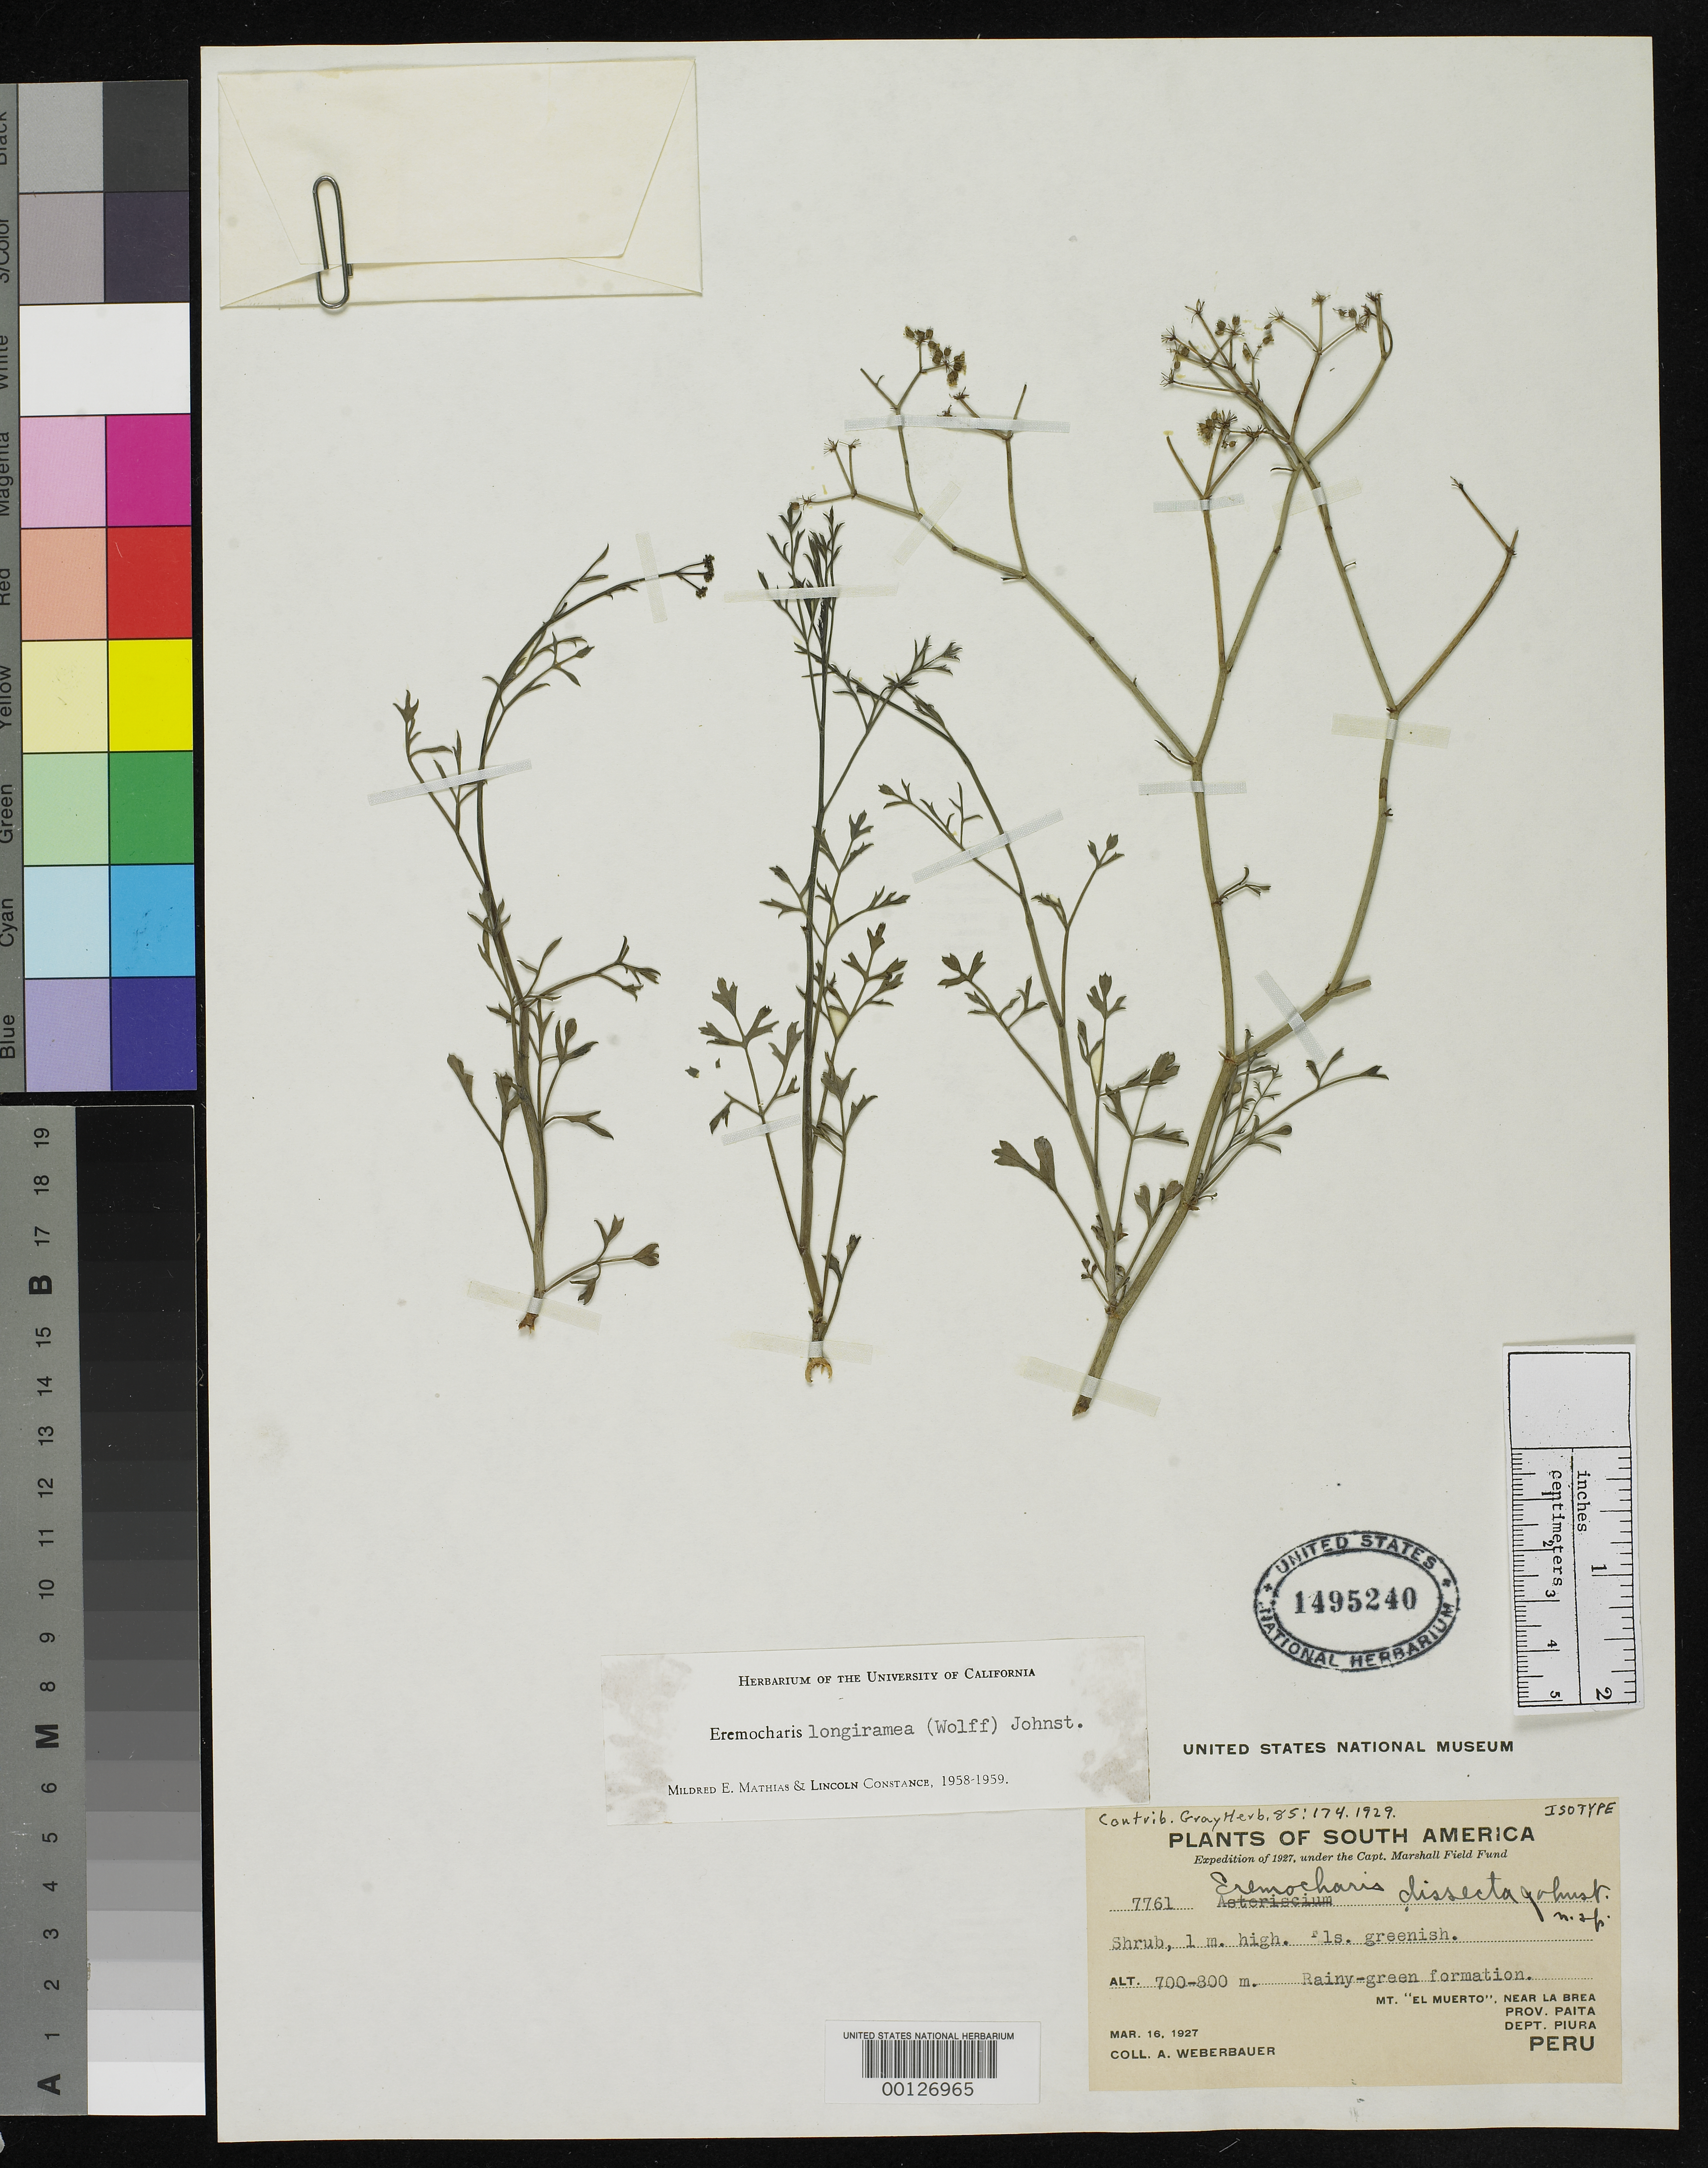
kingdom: Plantae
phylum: Tracheophyta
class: Magnoliopsida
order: Apiales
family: Apiaceae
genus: Eremocharis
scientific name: Eremocharis dissecta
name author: I.M. Johnst.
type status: Isotype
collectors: A. Weberbauer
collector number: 7761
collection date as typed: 16 Mar 1927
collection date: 1927-03-16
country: Peru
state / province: Piura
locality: Mt. El Muerto, near La Brea.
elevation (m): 750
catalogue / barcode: US 1495240